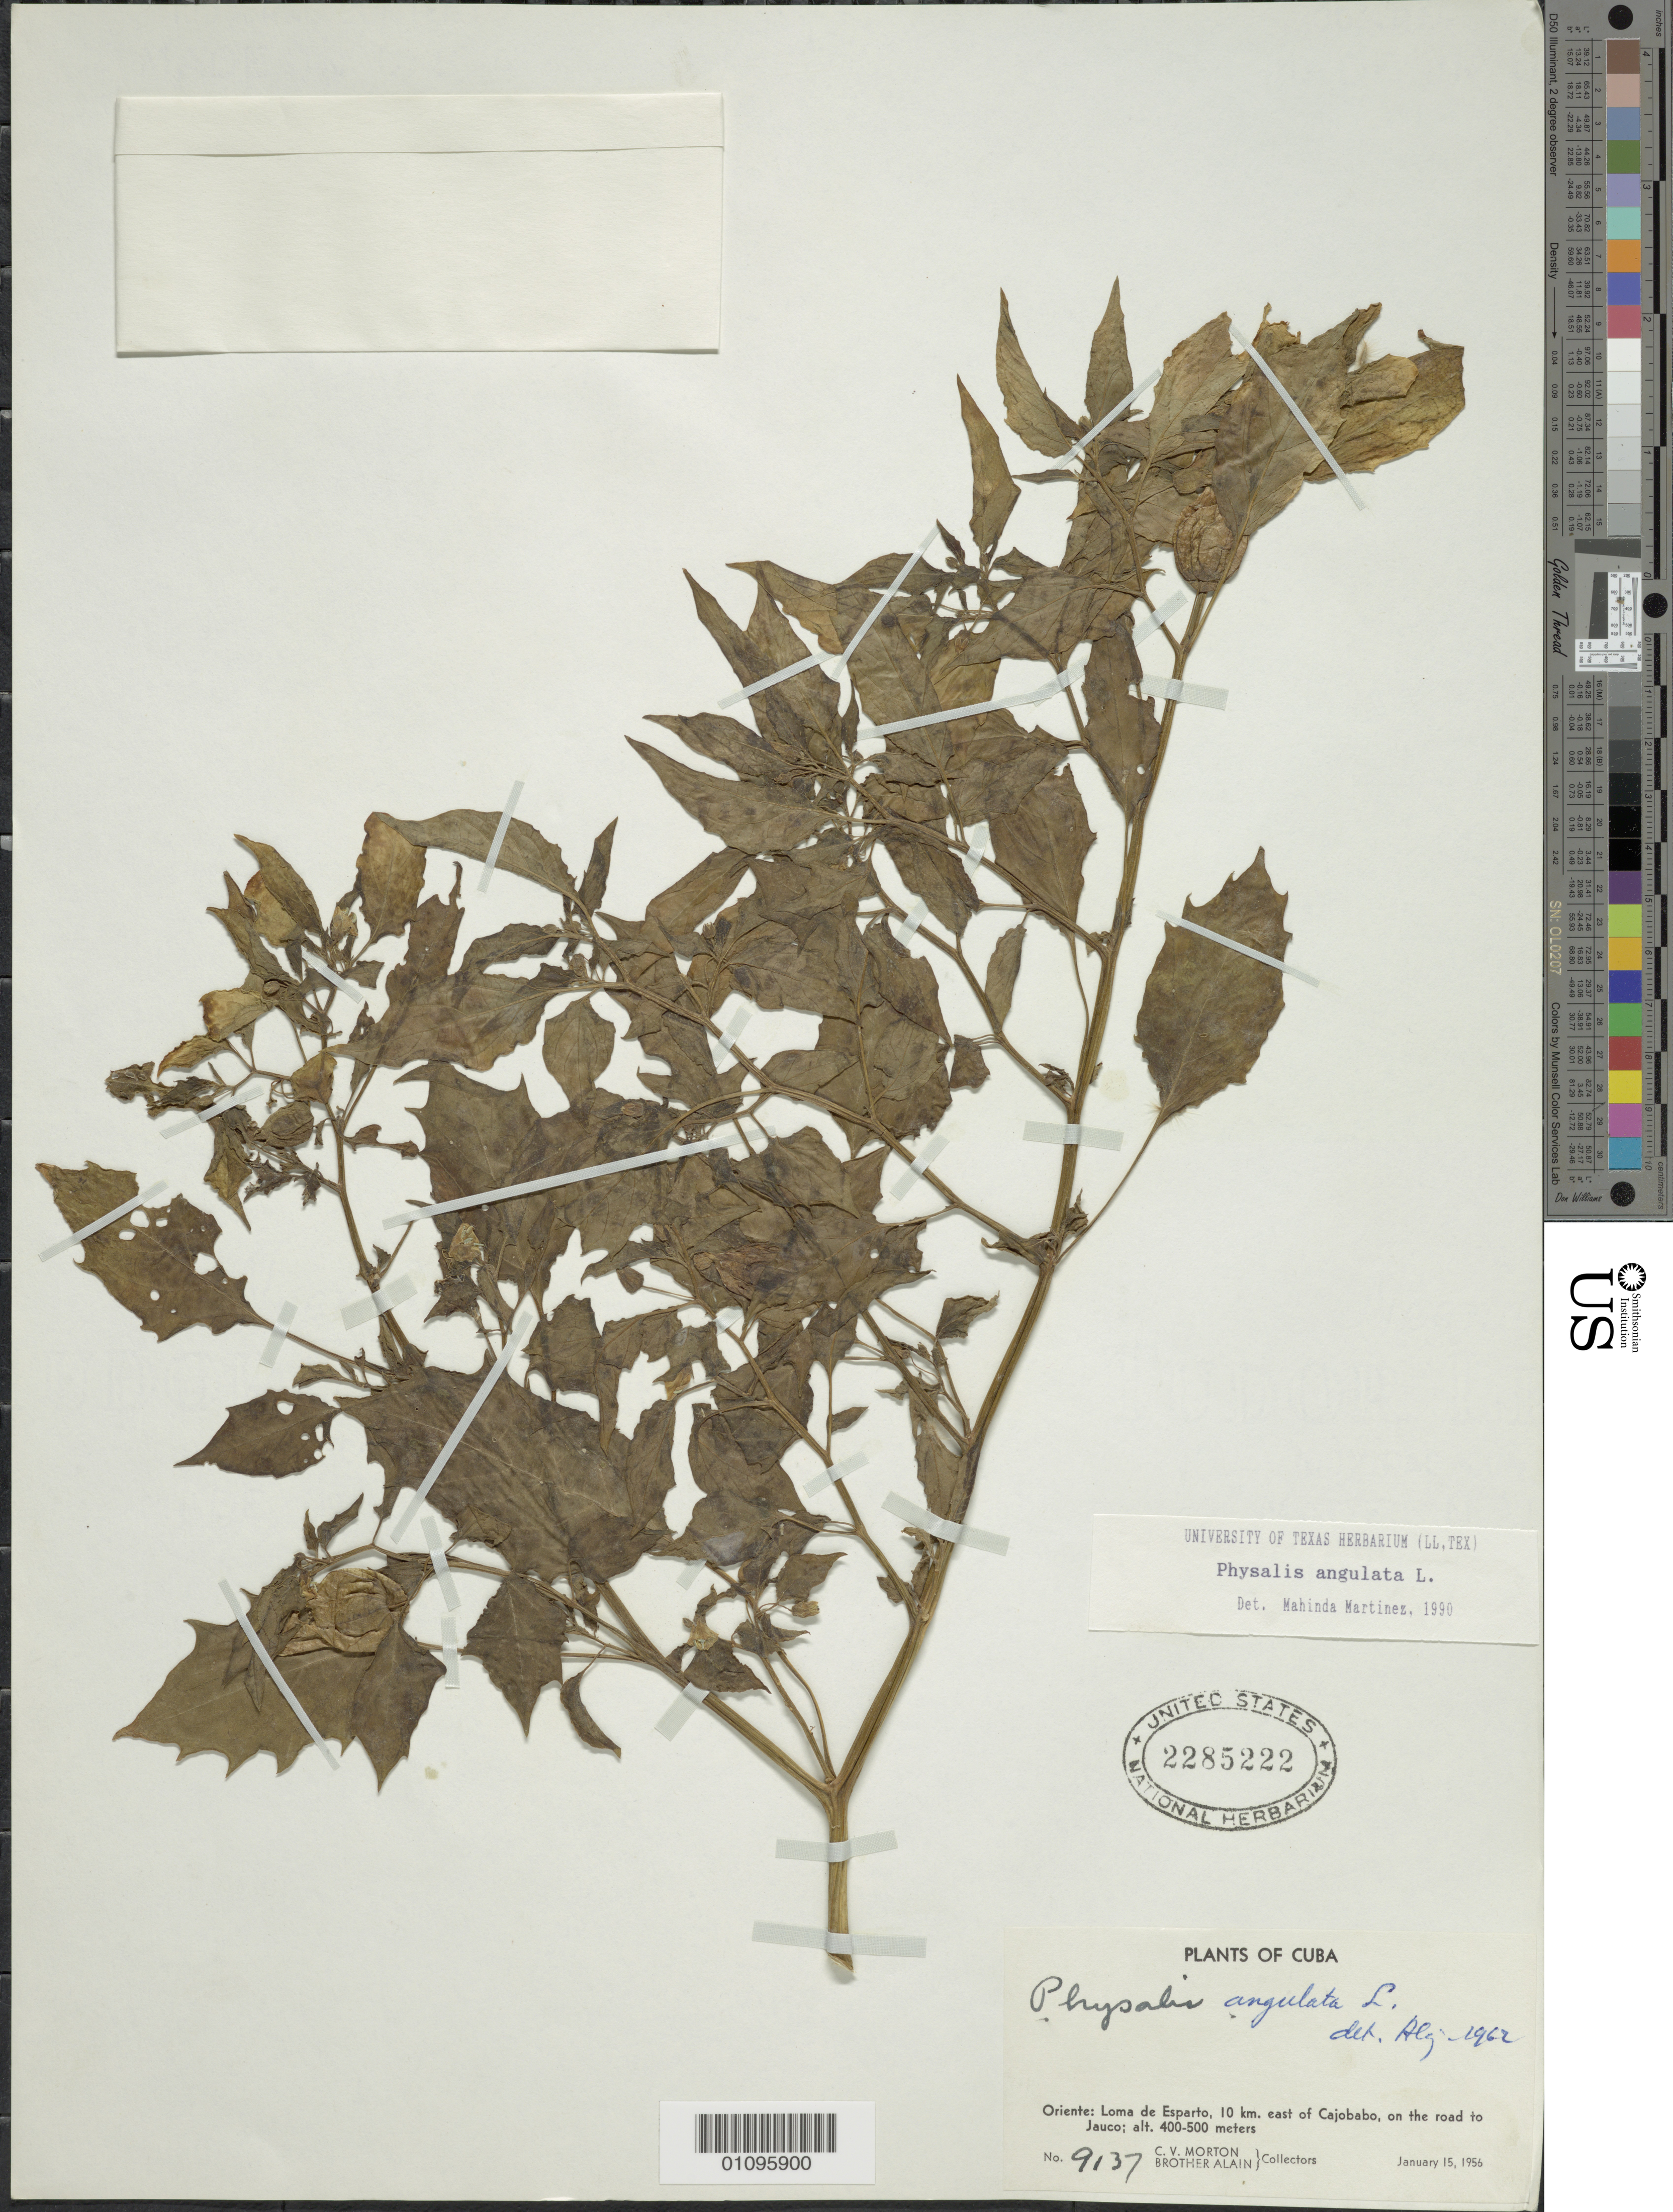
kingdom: Plantae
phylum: Tracheophyta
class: Magnoliopsida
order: Solanales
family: Solanaceae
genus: Physalis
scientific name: Physalis angulata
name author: L.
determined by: Martinez, M.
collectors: C. V. Morton & A. H. Liogier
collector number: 9137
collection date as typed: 15 Jan 1956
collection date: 1956-01-15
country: Cuba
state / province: Oriente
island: Cuba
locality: Loma de Esparto, 10 km E of Cajobabo, on road to Jauco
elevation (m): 400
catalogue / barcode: US 2285222